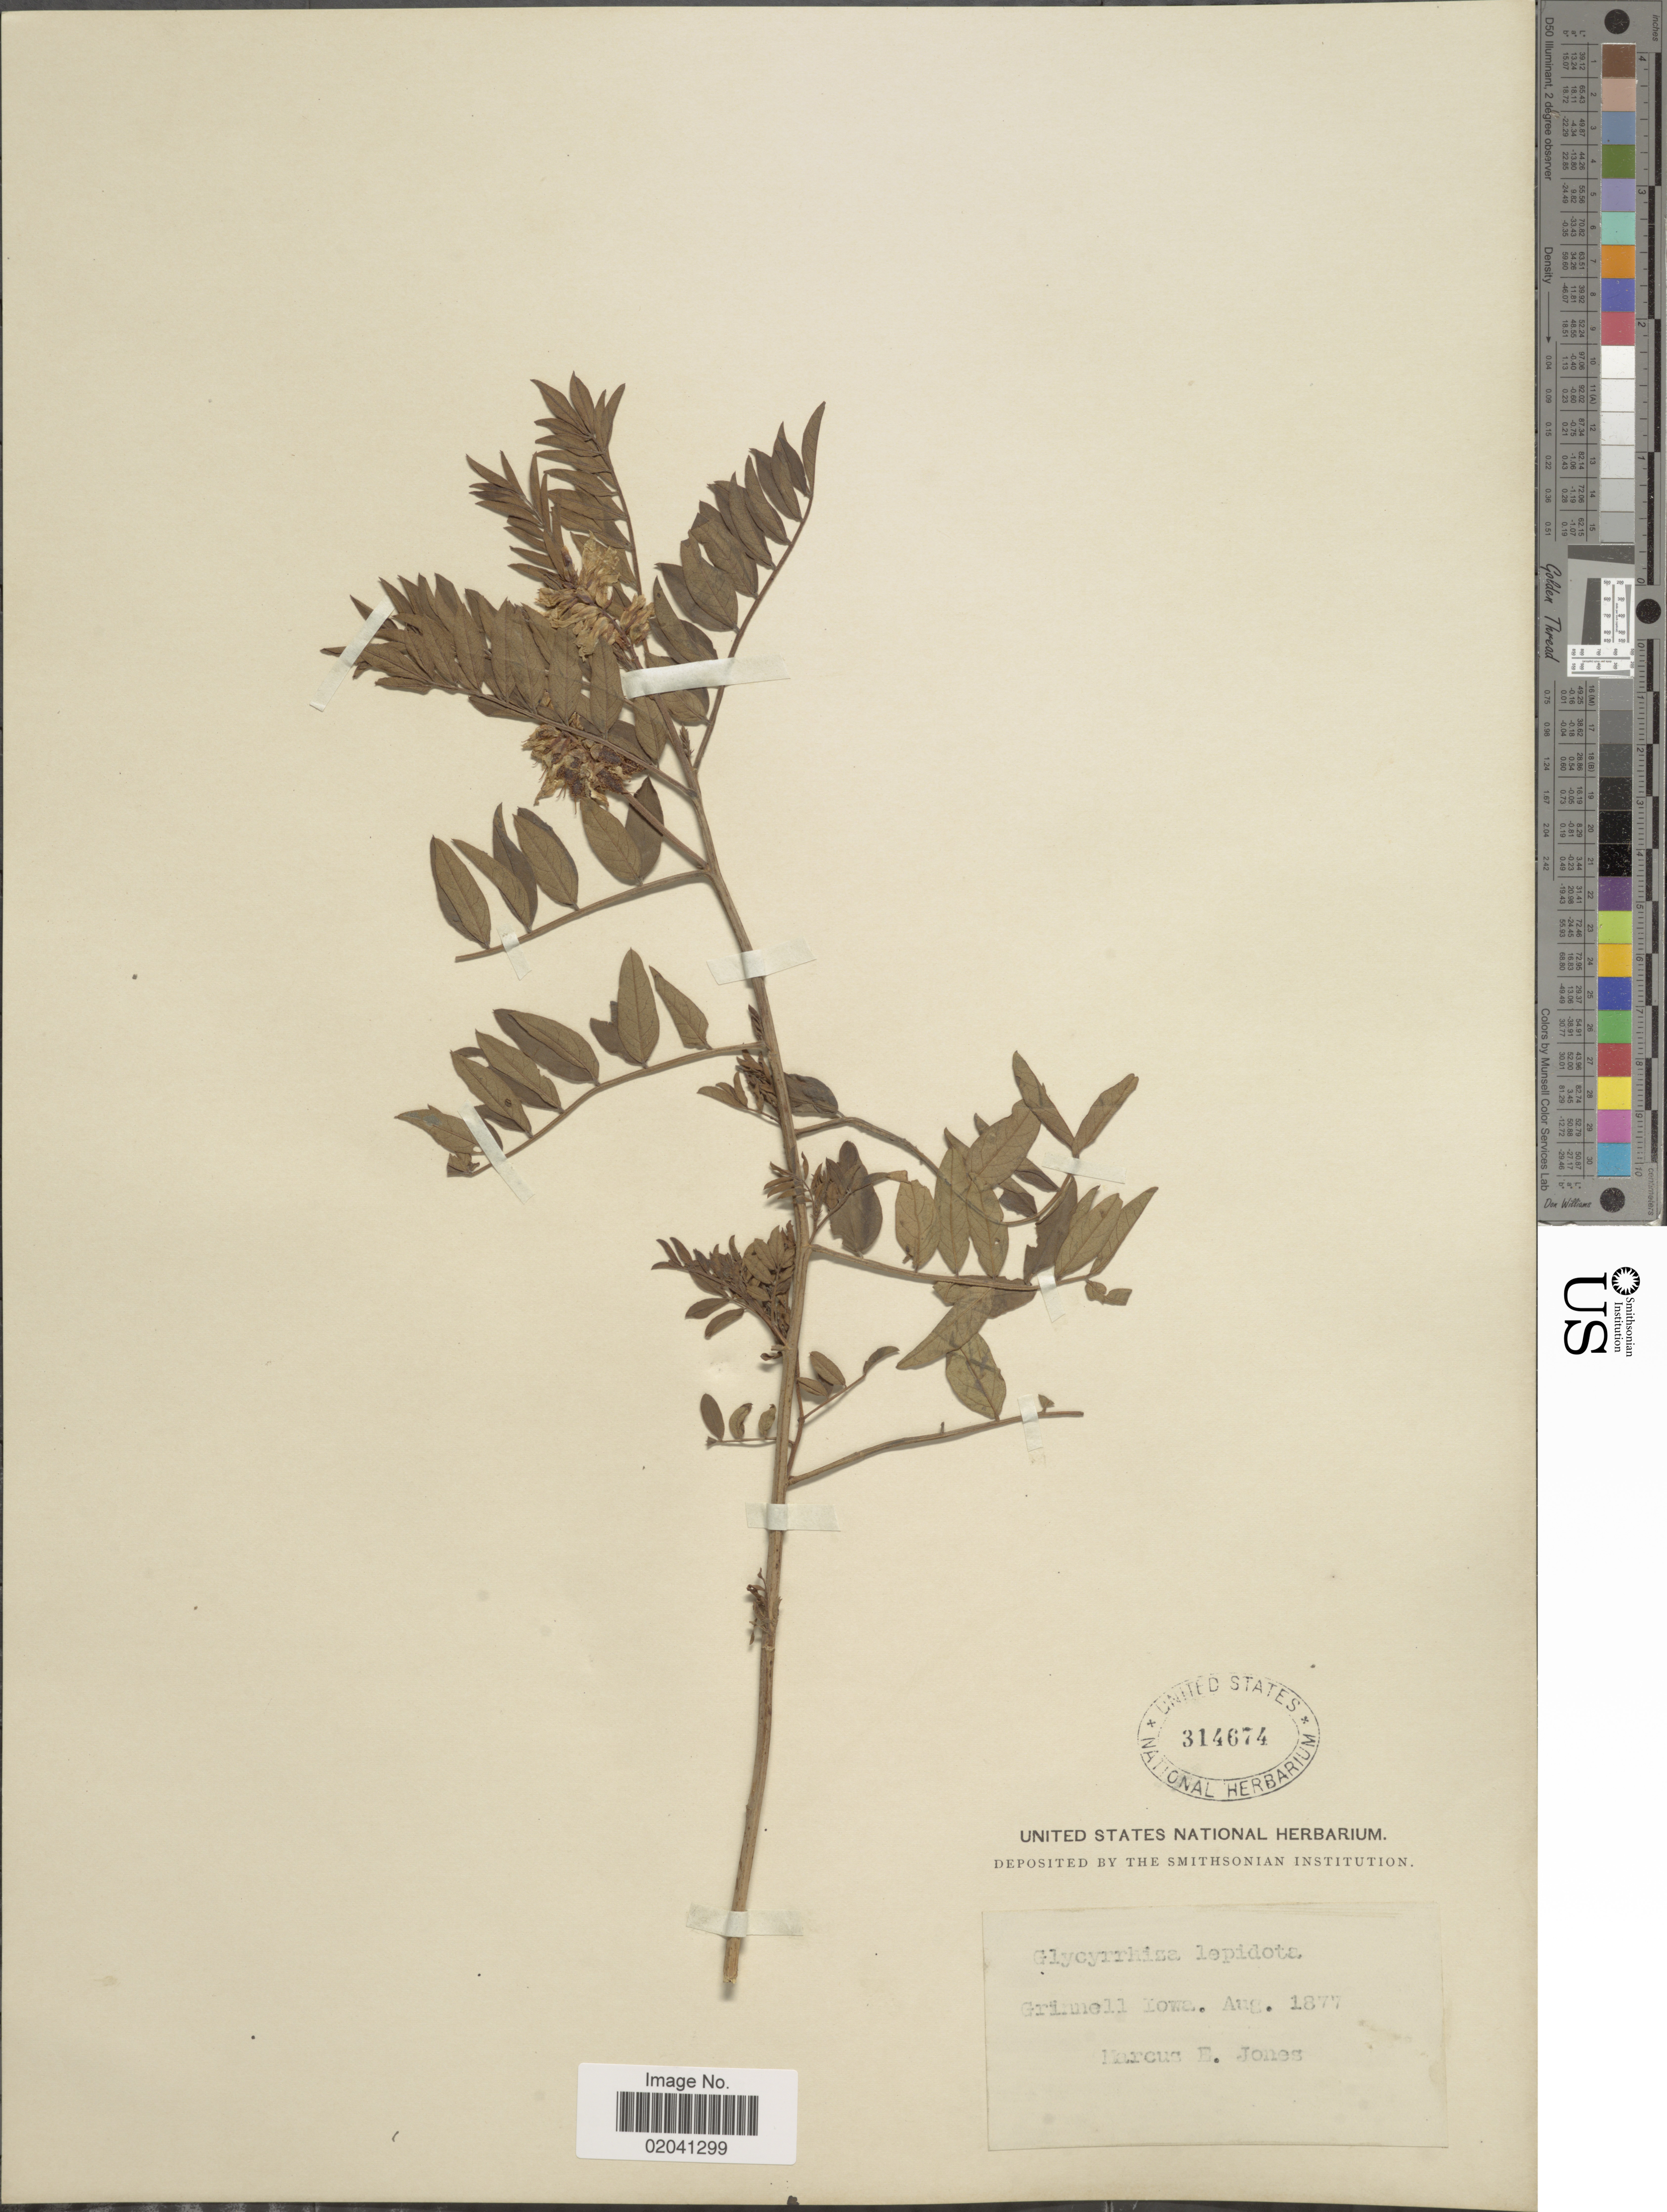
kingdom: Plantae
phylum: Tracheophyta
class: Magnoliopsida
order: Fabales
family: Fabaceae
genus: Glycyrrhiza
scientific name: Glycyrrhiza lepidota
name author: Pursh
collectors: M. E. Jones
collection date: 1877-08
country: United States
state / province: Iowa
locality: Grinnell Iowa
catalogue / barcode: US 314674